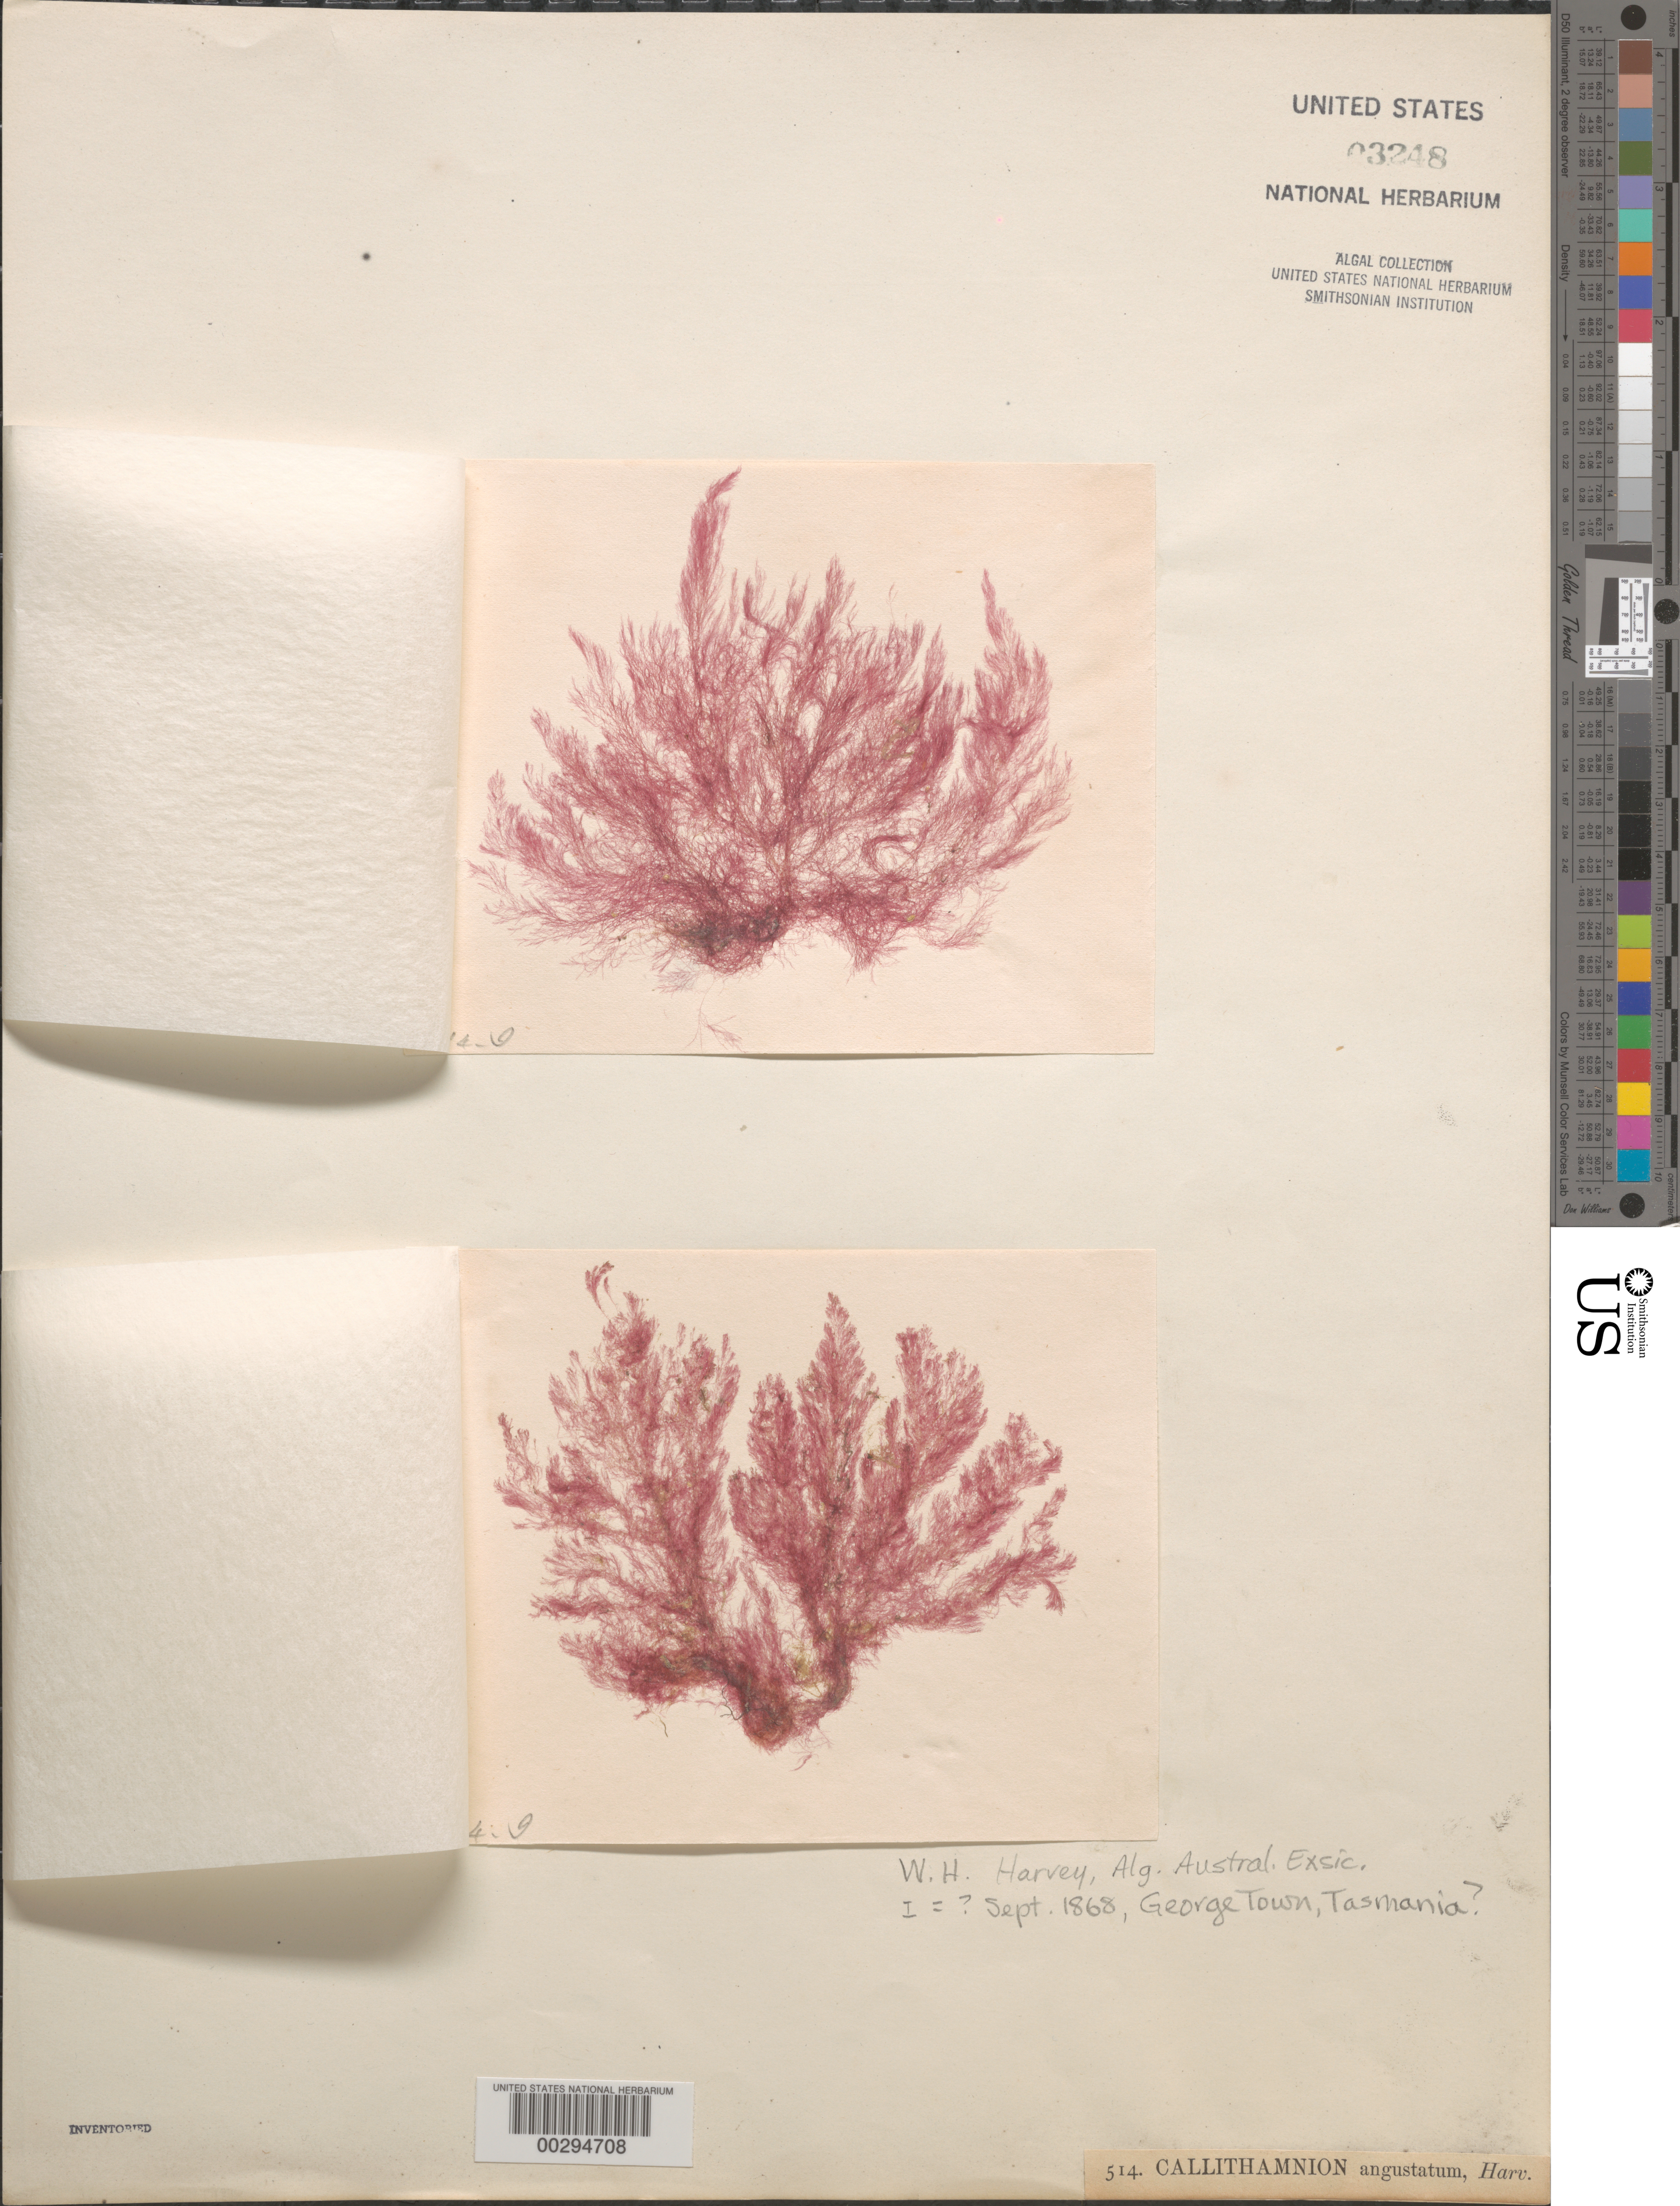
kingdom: Plantae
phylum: Rhodophyta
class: Florideophyceae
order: Ceramiales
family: Callithamniaceae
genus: Hirsutithallia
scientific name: Hirsutithallia angustata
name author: (Hooker f. & Harvey) Wollaston & Womersley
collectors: W. Harvey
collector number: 514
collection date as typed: Sep 1868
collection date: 1868-09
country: Australia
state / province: Tasmania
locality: George Town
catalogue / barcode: US 3248